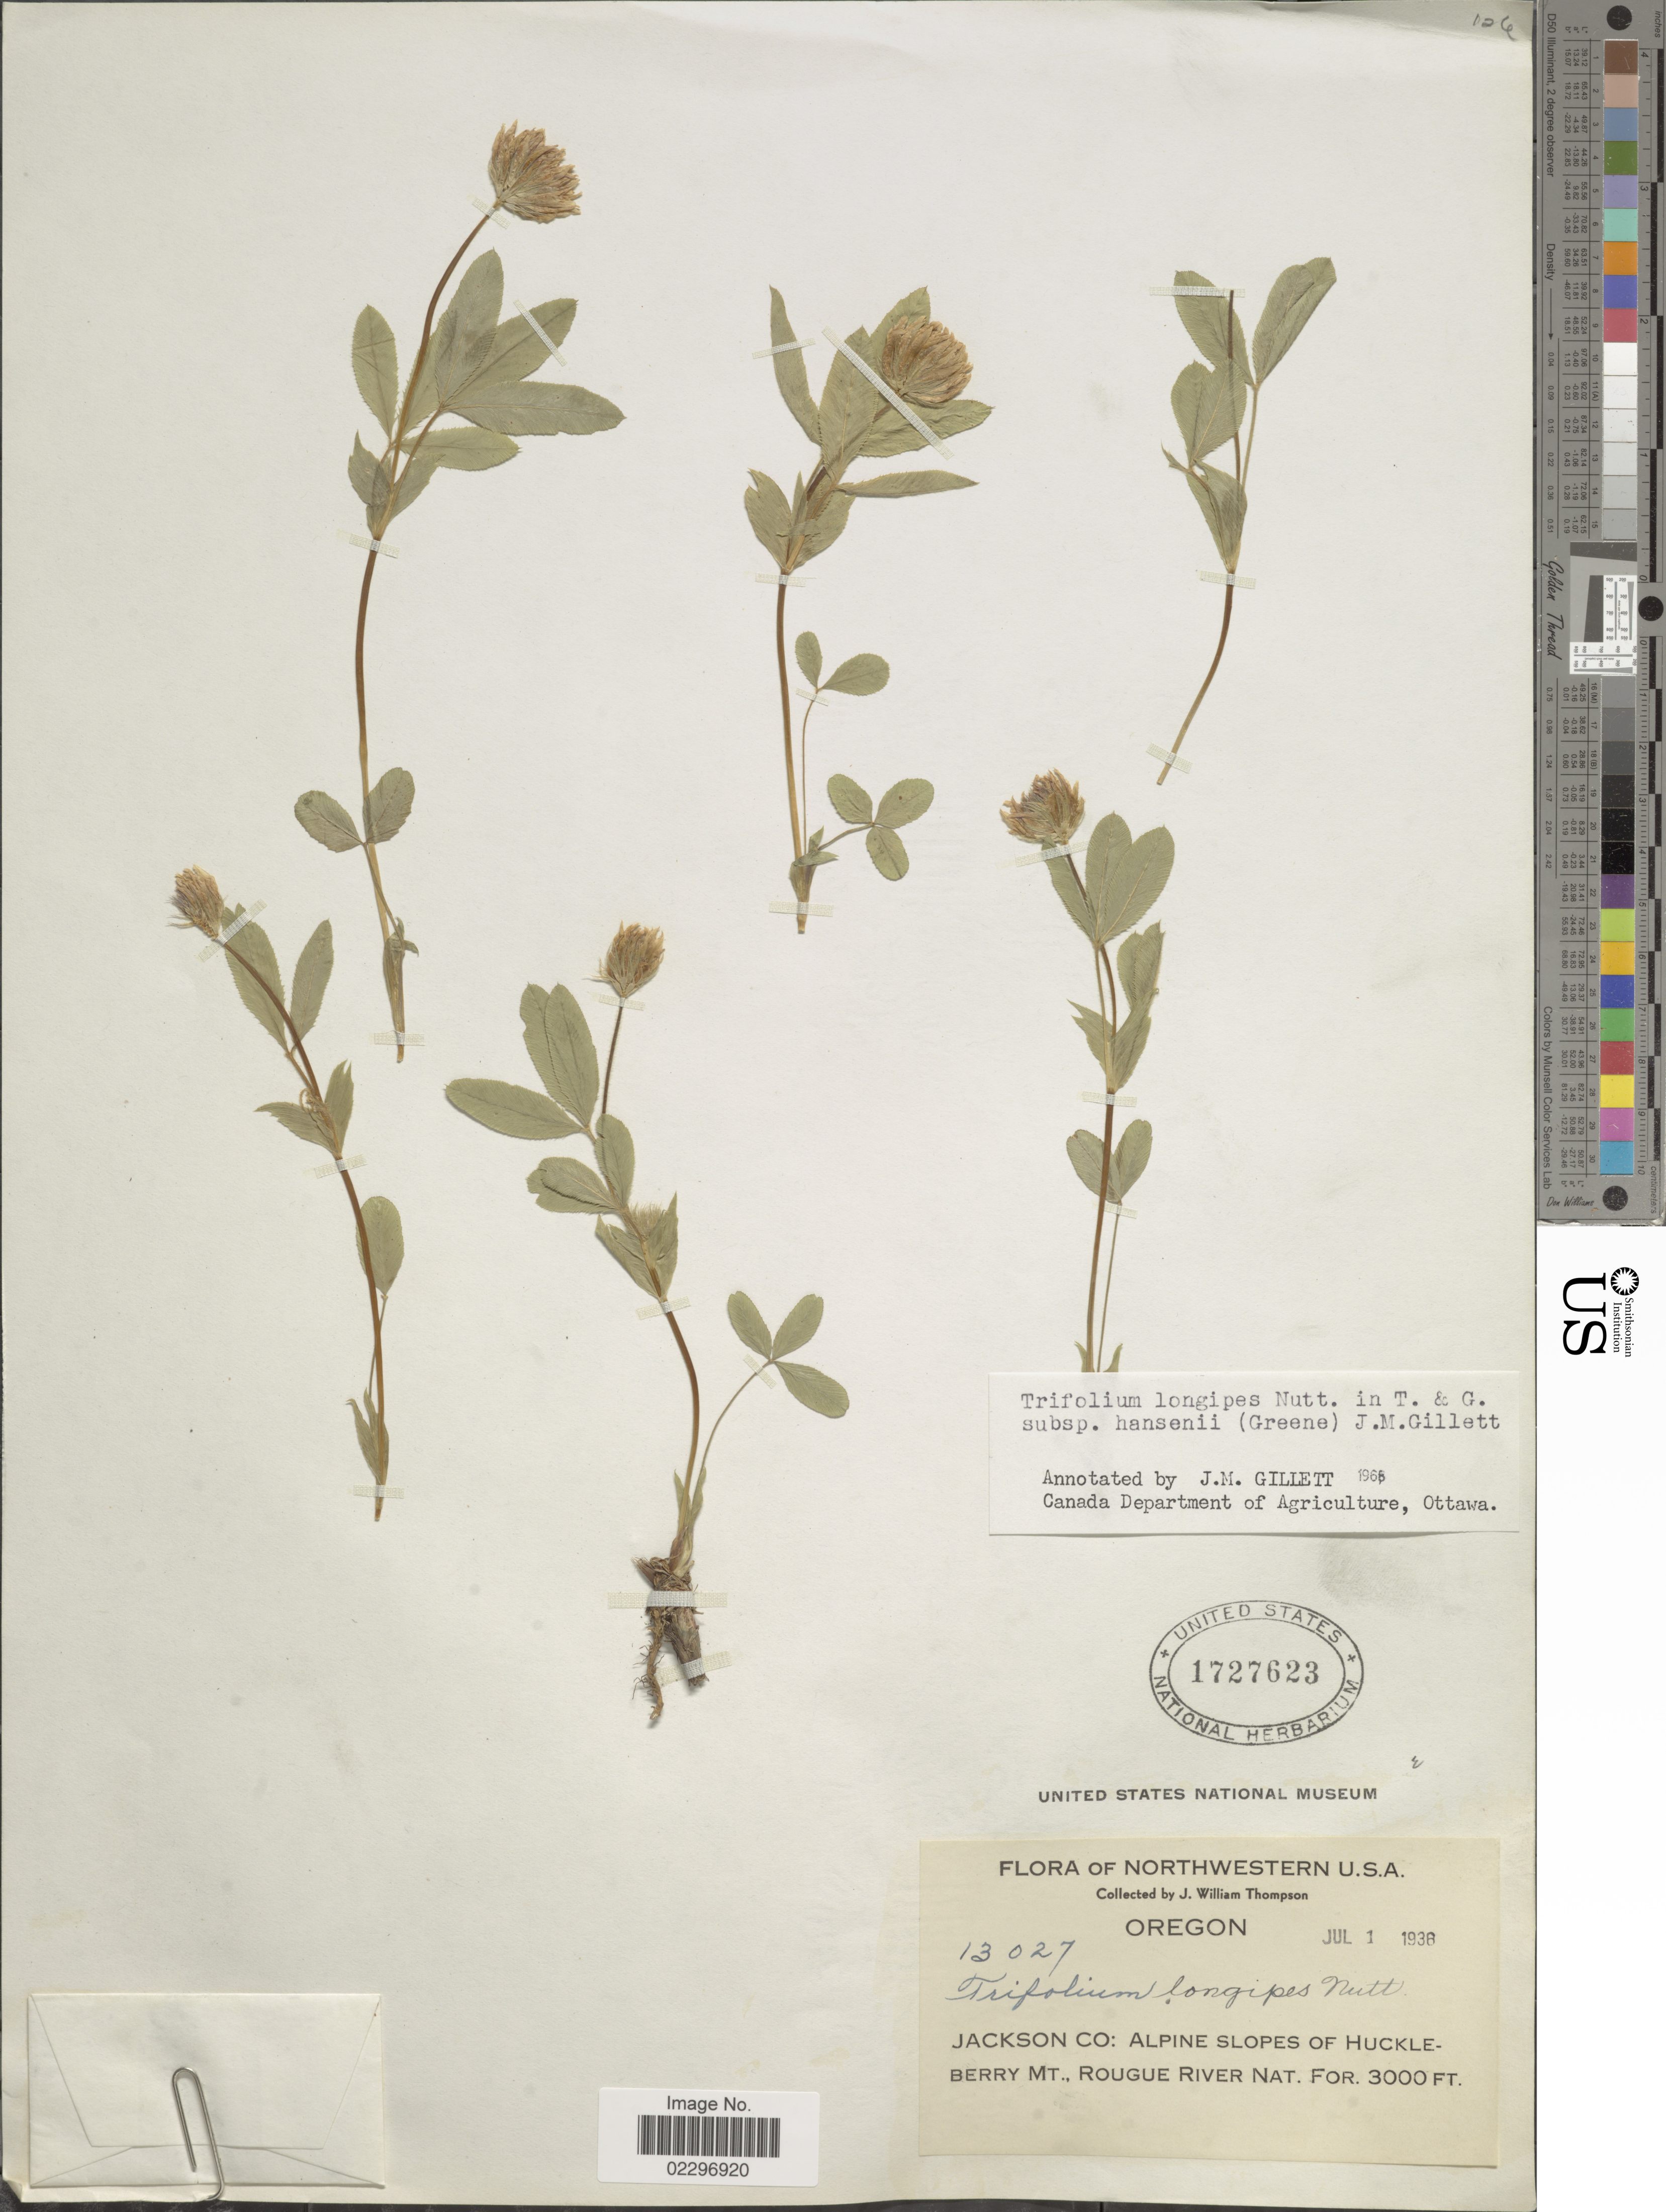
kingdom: Plantae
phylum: Tracheophyta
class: Magnoliopsida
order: Fabales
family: Fabaceae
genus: Trifolium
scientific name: Trifolium longipes subsp. hansenii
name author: (Greene) J.M. Gillett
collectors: J. W. Thompson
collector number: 13027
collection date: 1936-07-01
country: United States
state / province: Oregon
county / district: Jackson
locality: Northwestern U.S.A., Jackson Co: Alpine slopes of Huckleberry Mt., Rogue River Nat For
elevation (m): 914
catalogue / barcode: US 1727623